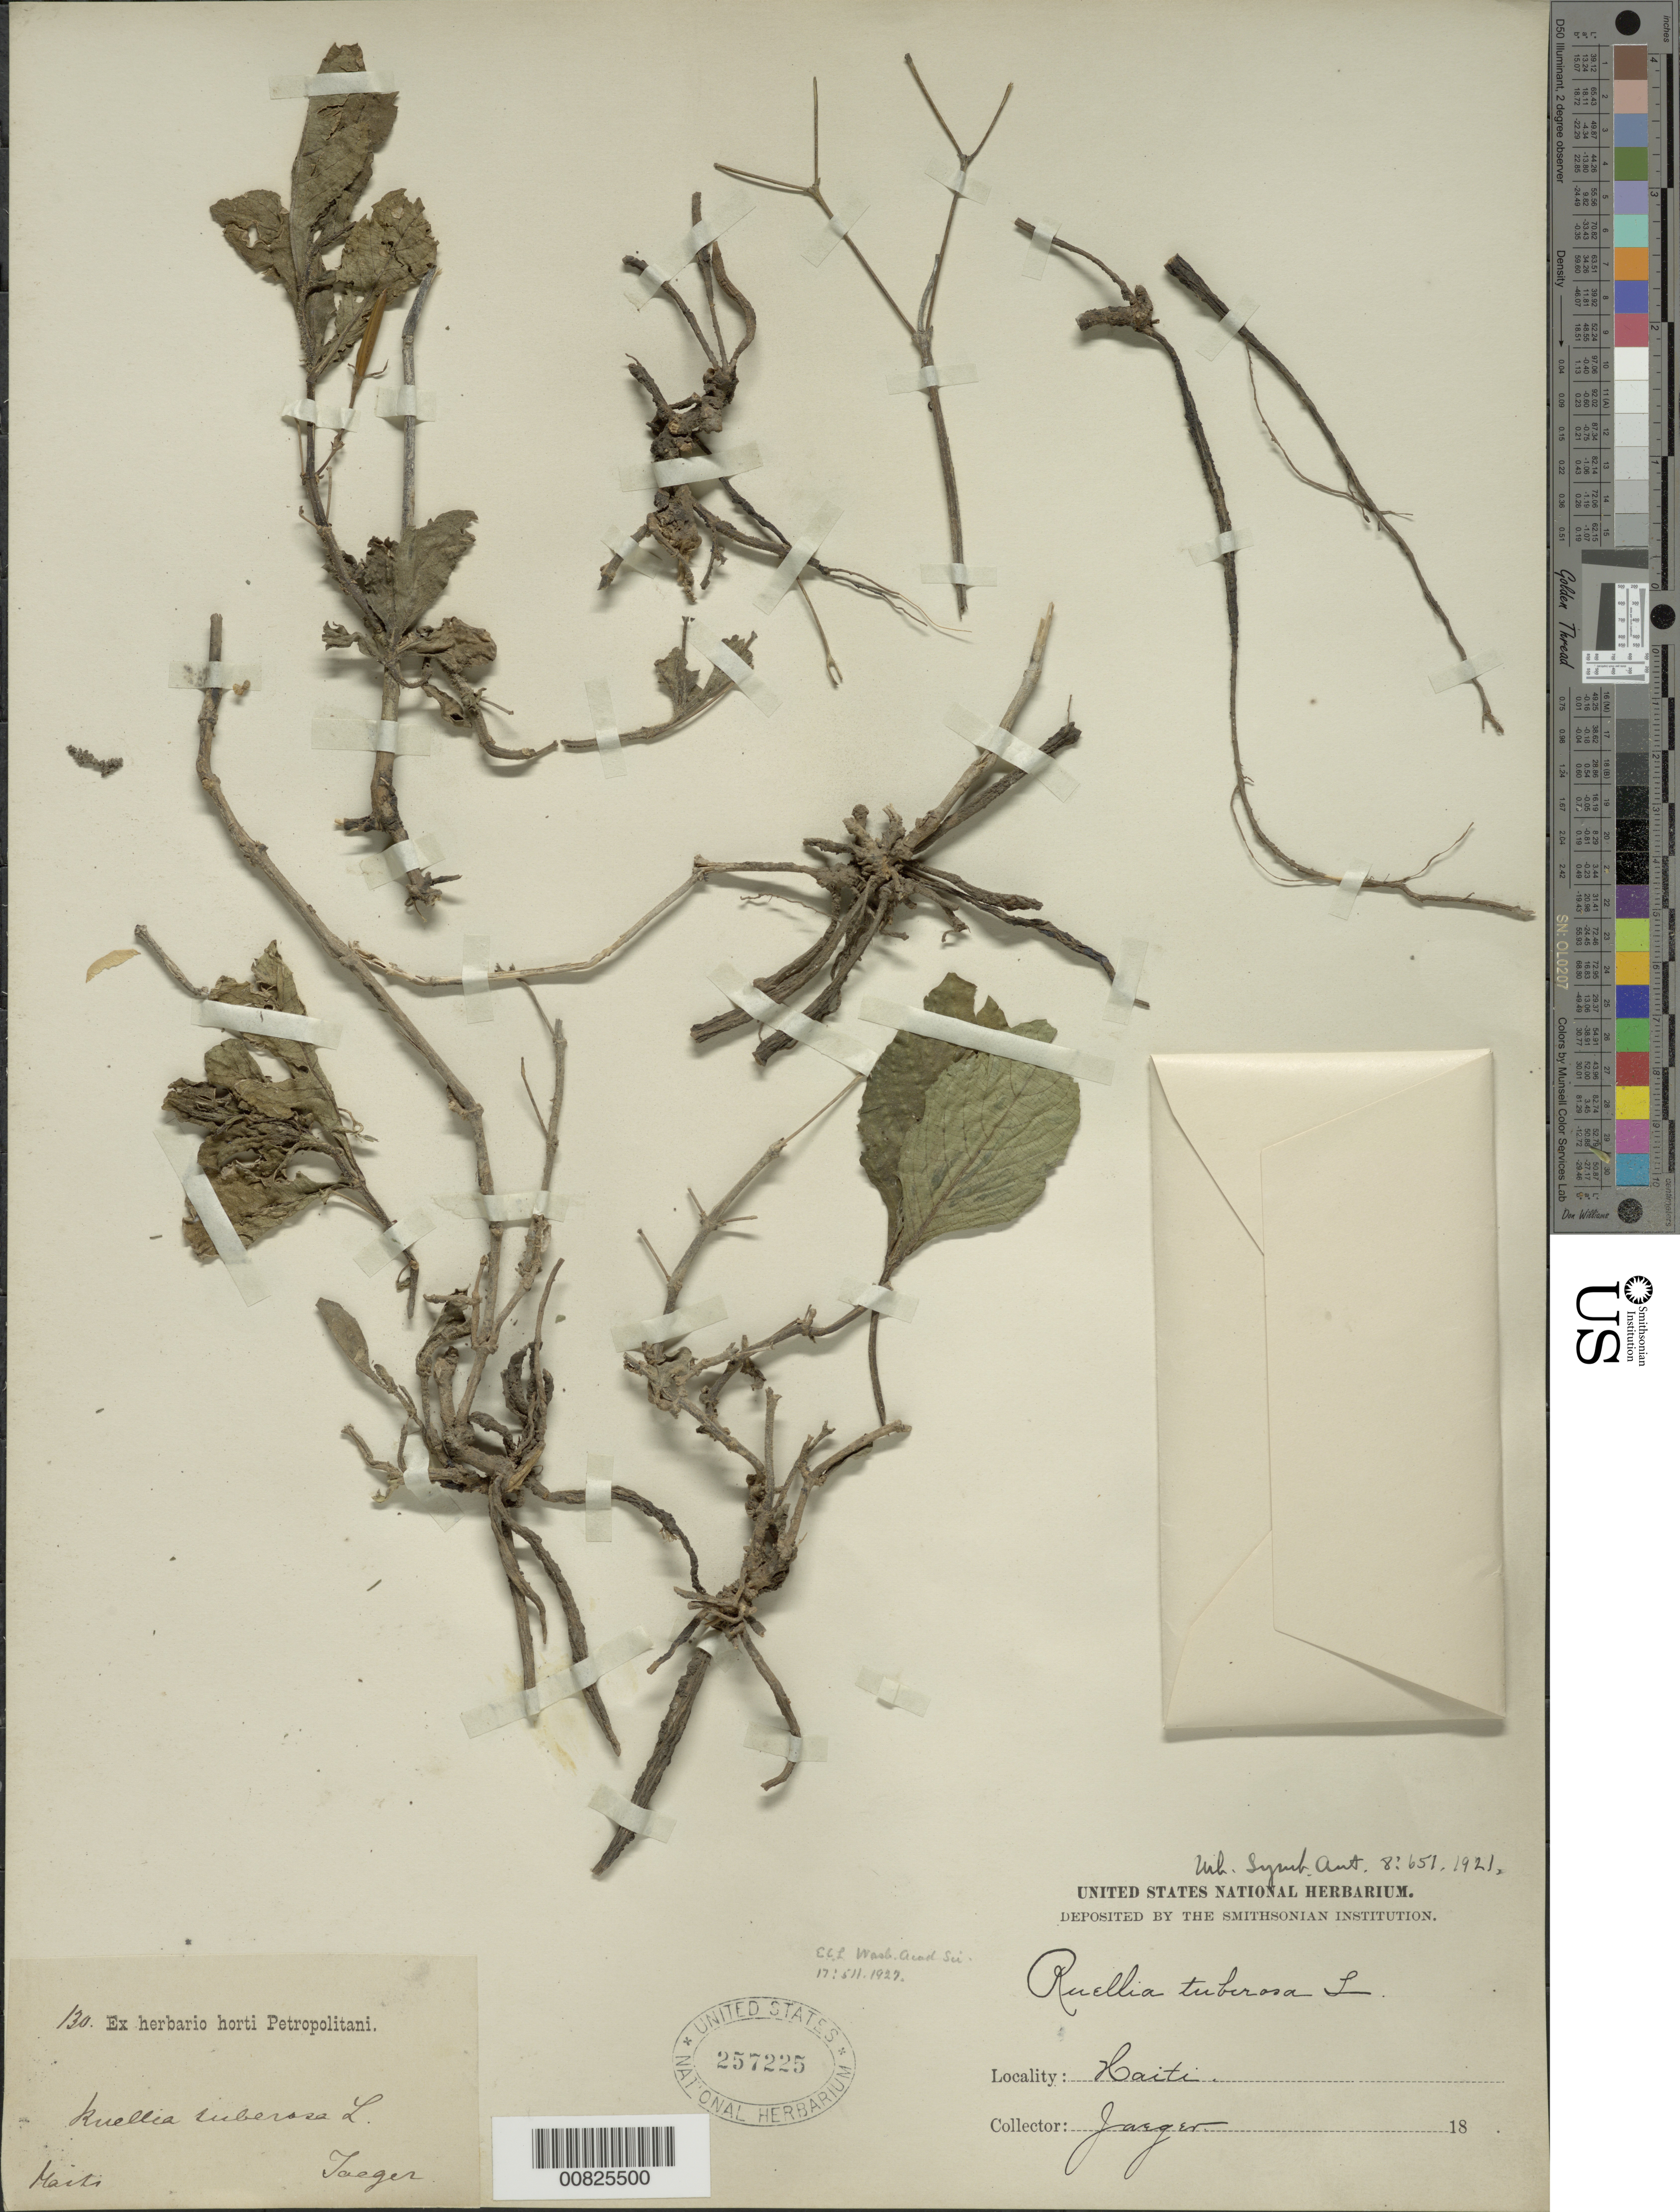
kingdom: Plantae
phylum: Tracheophyta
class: Magnoliopsida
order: Lamiales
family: Acanthaceae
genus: Ruellia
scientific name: Ruellia tuberosa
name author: L.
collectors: -. Jaeger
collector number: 130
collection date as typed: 18--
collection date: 1800/1899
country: Haiti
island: Hispaniola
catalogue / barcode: US 257225